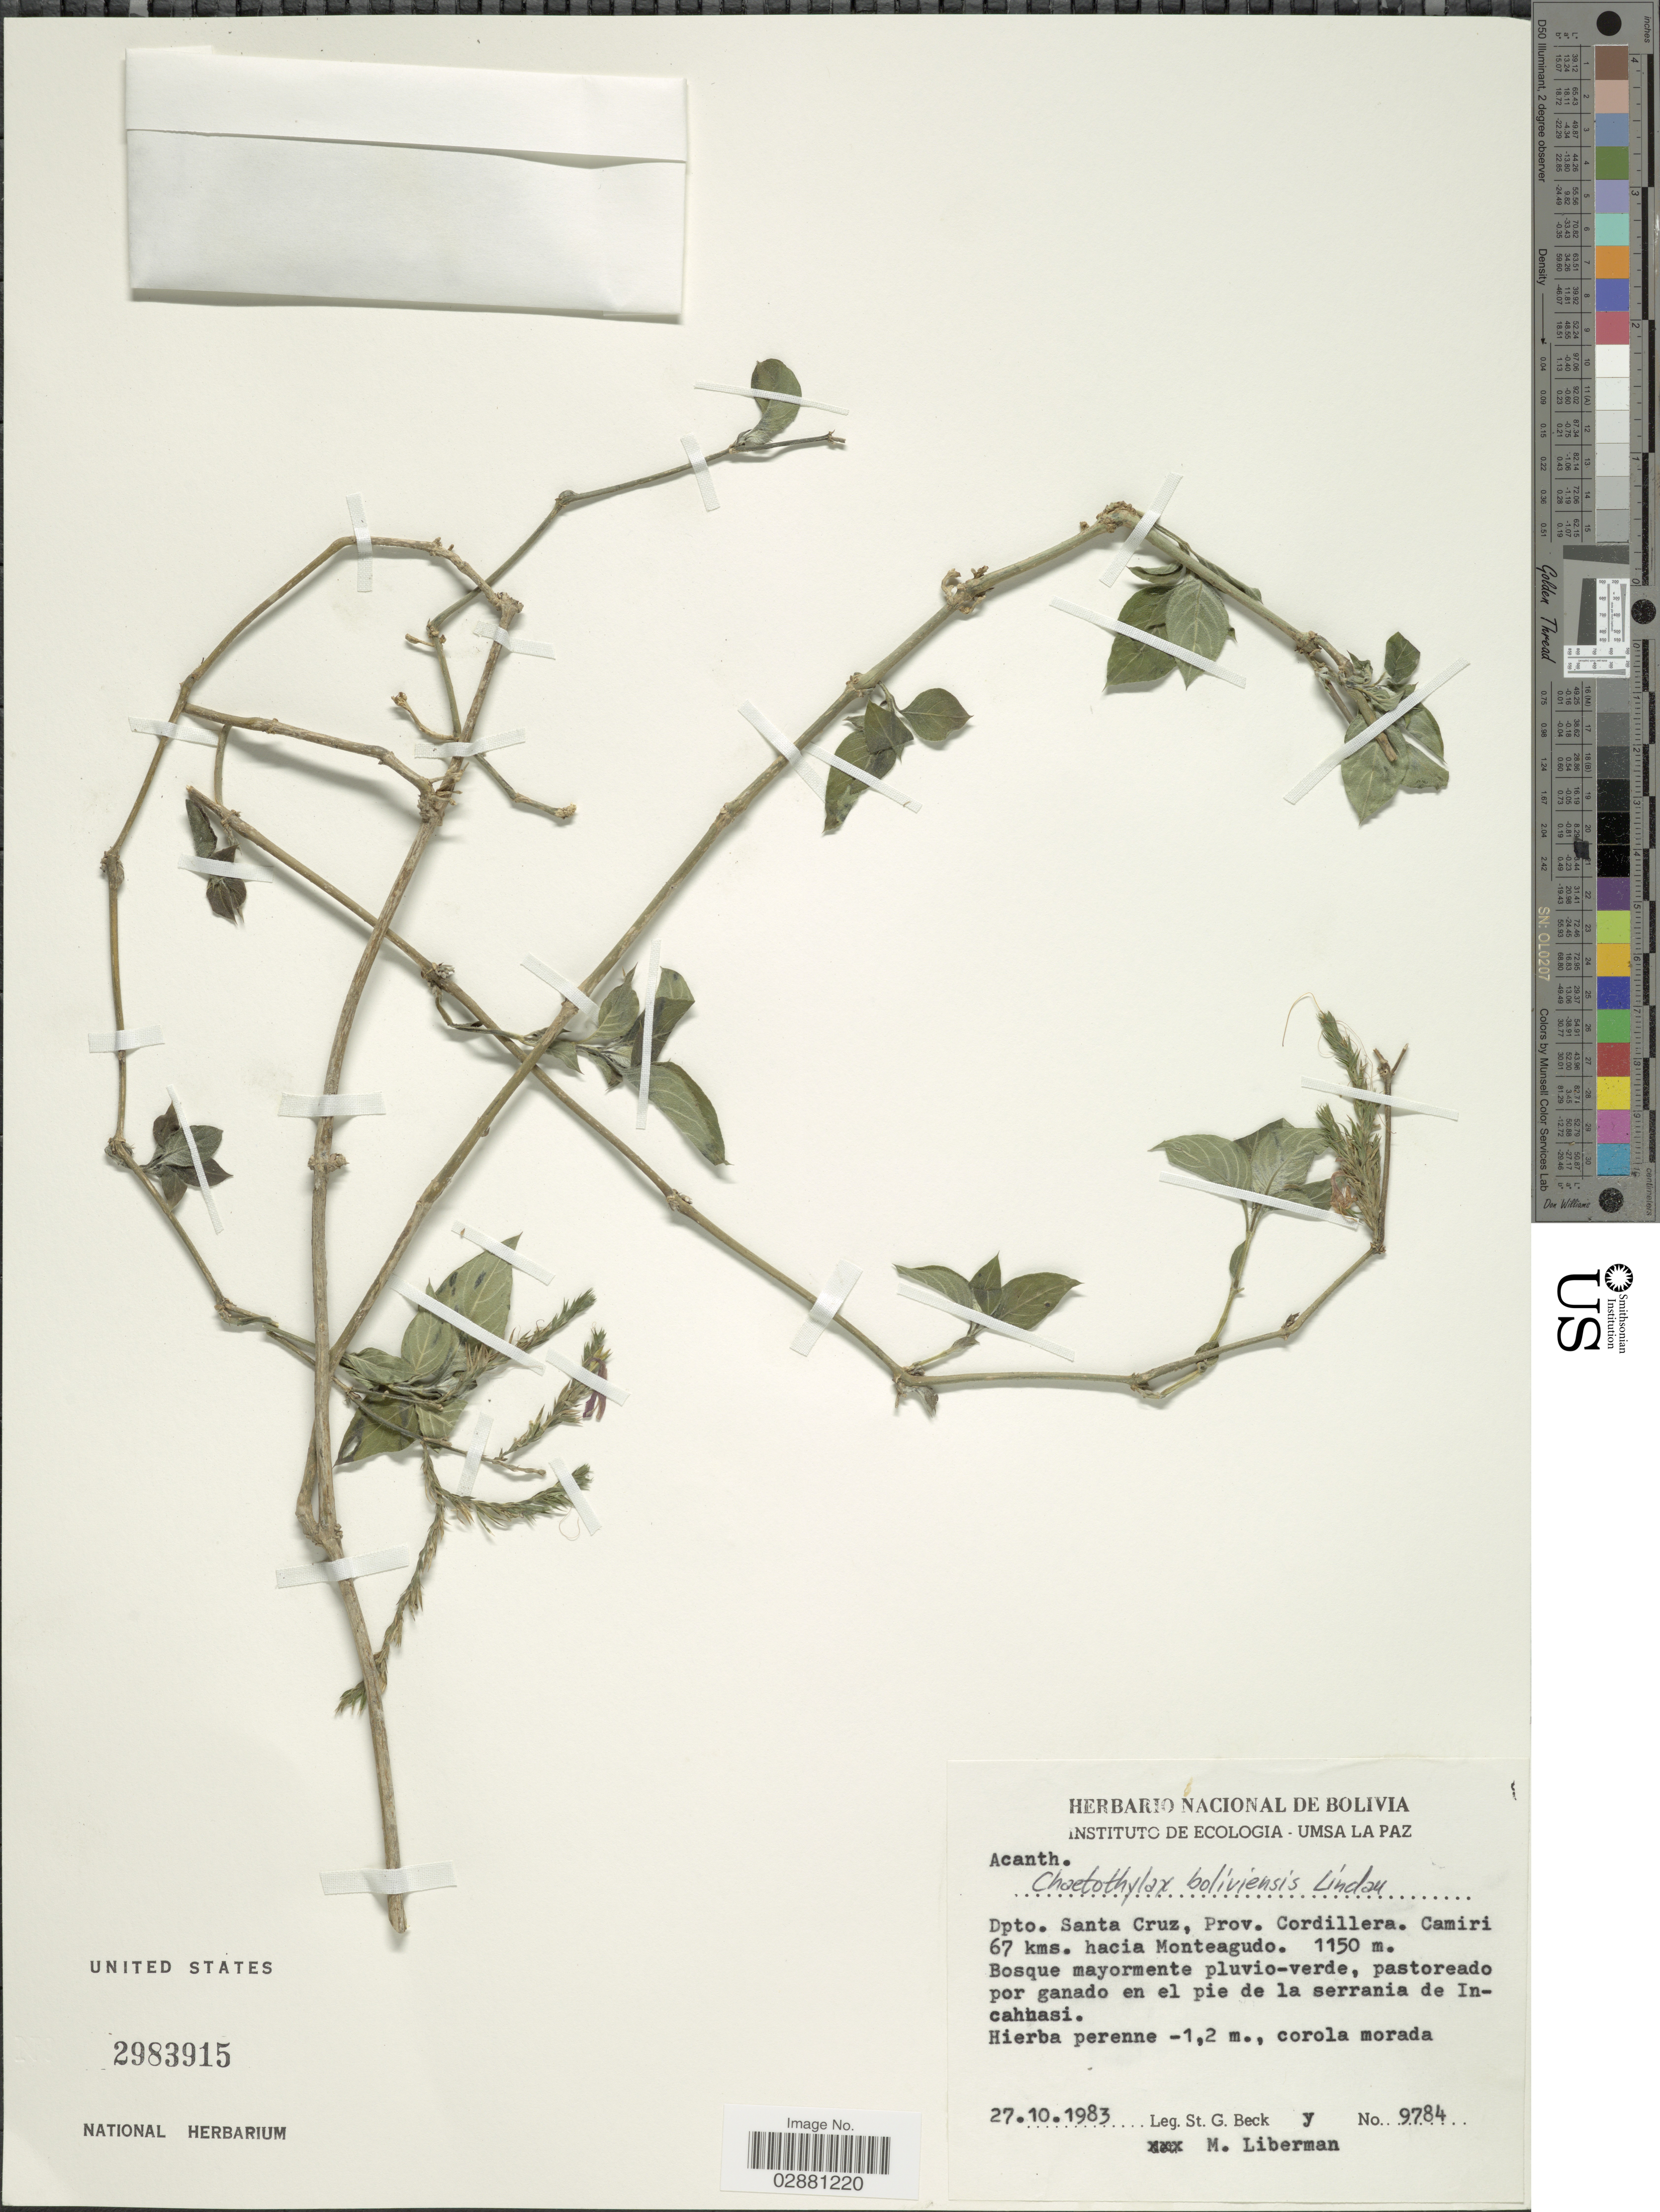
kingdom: Plantae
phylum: Tracheophyta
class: Magnoliopsida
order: Lamiales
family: Acanthaceae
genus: Justicia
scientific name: Justicia tocantina subsp. andina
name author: Wassh. & J.R.I. Wood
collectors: S. G. Beck & M. Liberman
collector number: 9784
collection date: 1983-10-27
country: Bolivia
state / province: Santa Cruz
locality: Dpto. Santa Cruz, Prov. Cordillera, Camiri 67 kms. hacia Monteagudo.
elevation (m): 1150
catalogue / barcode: US 2983915